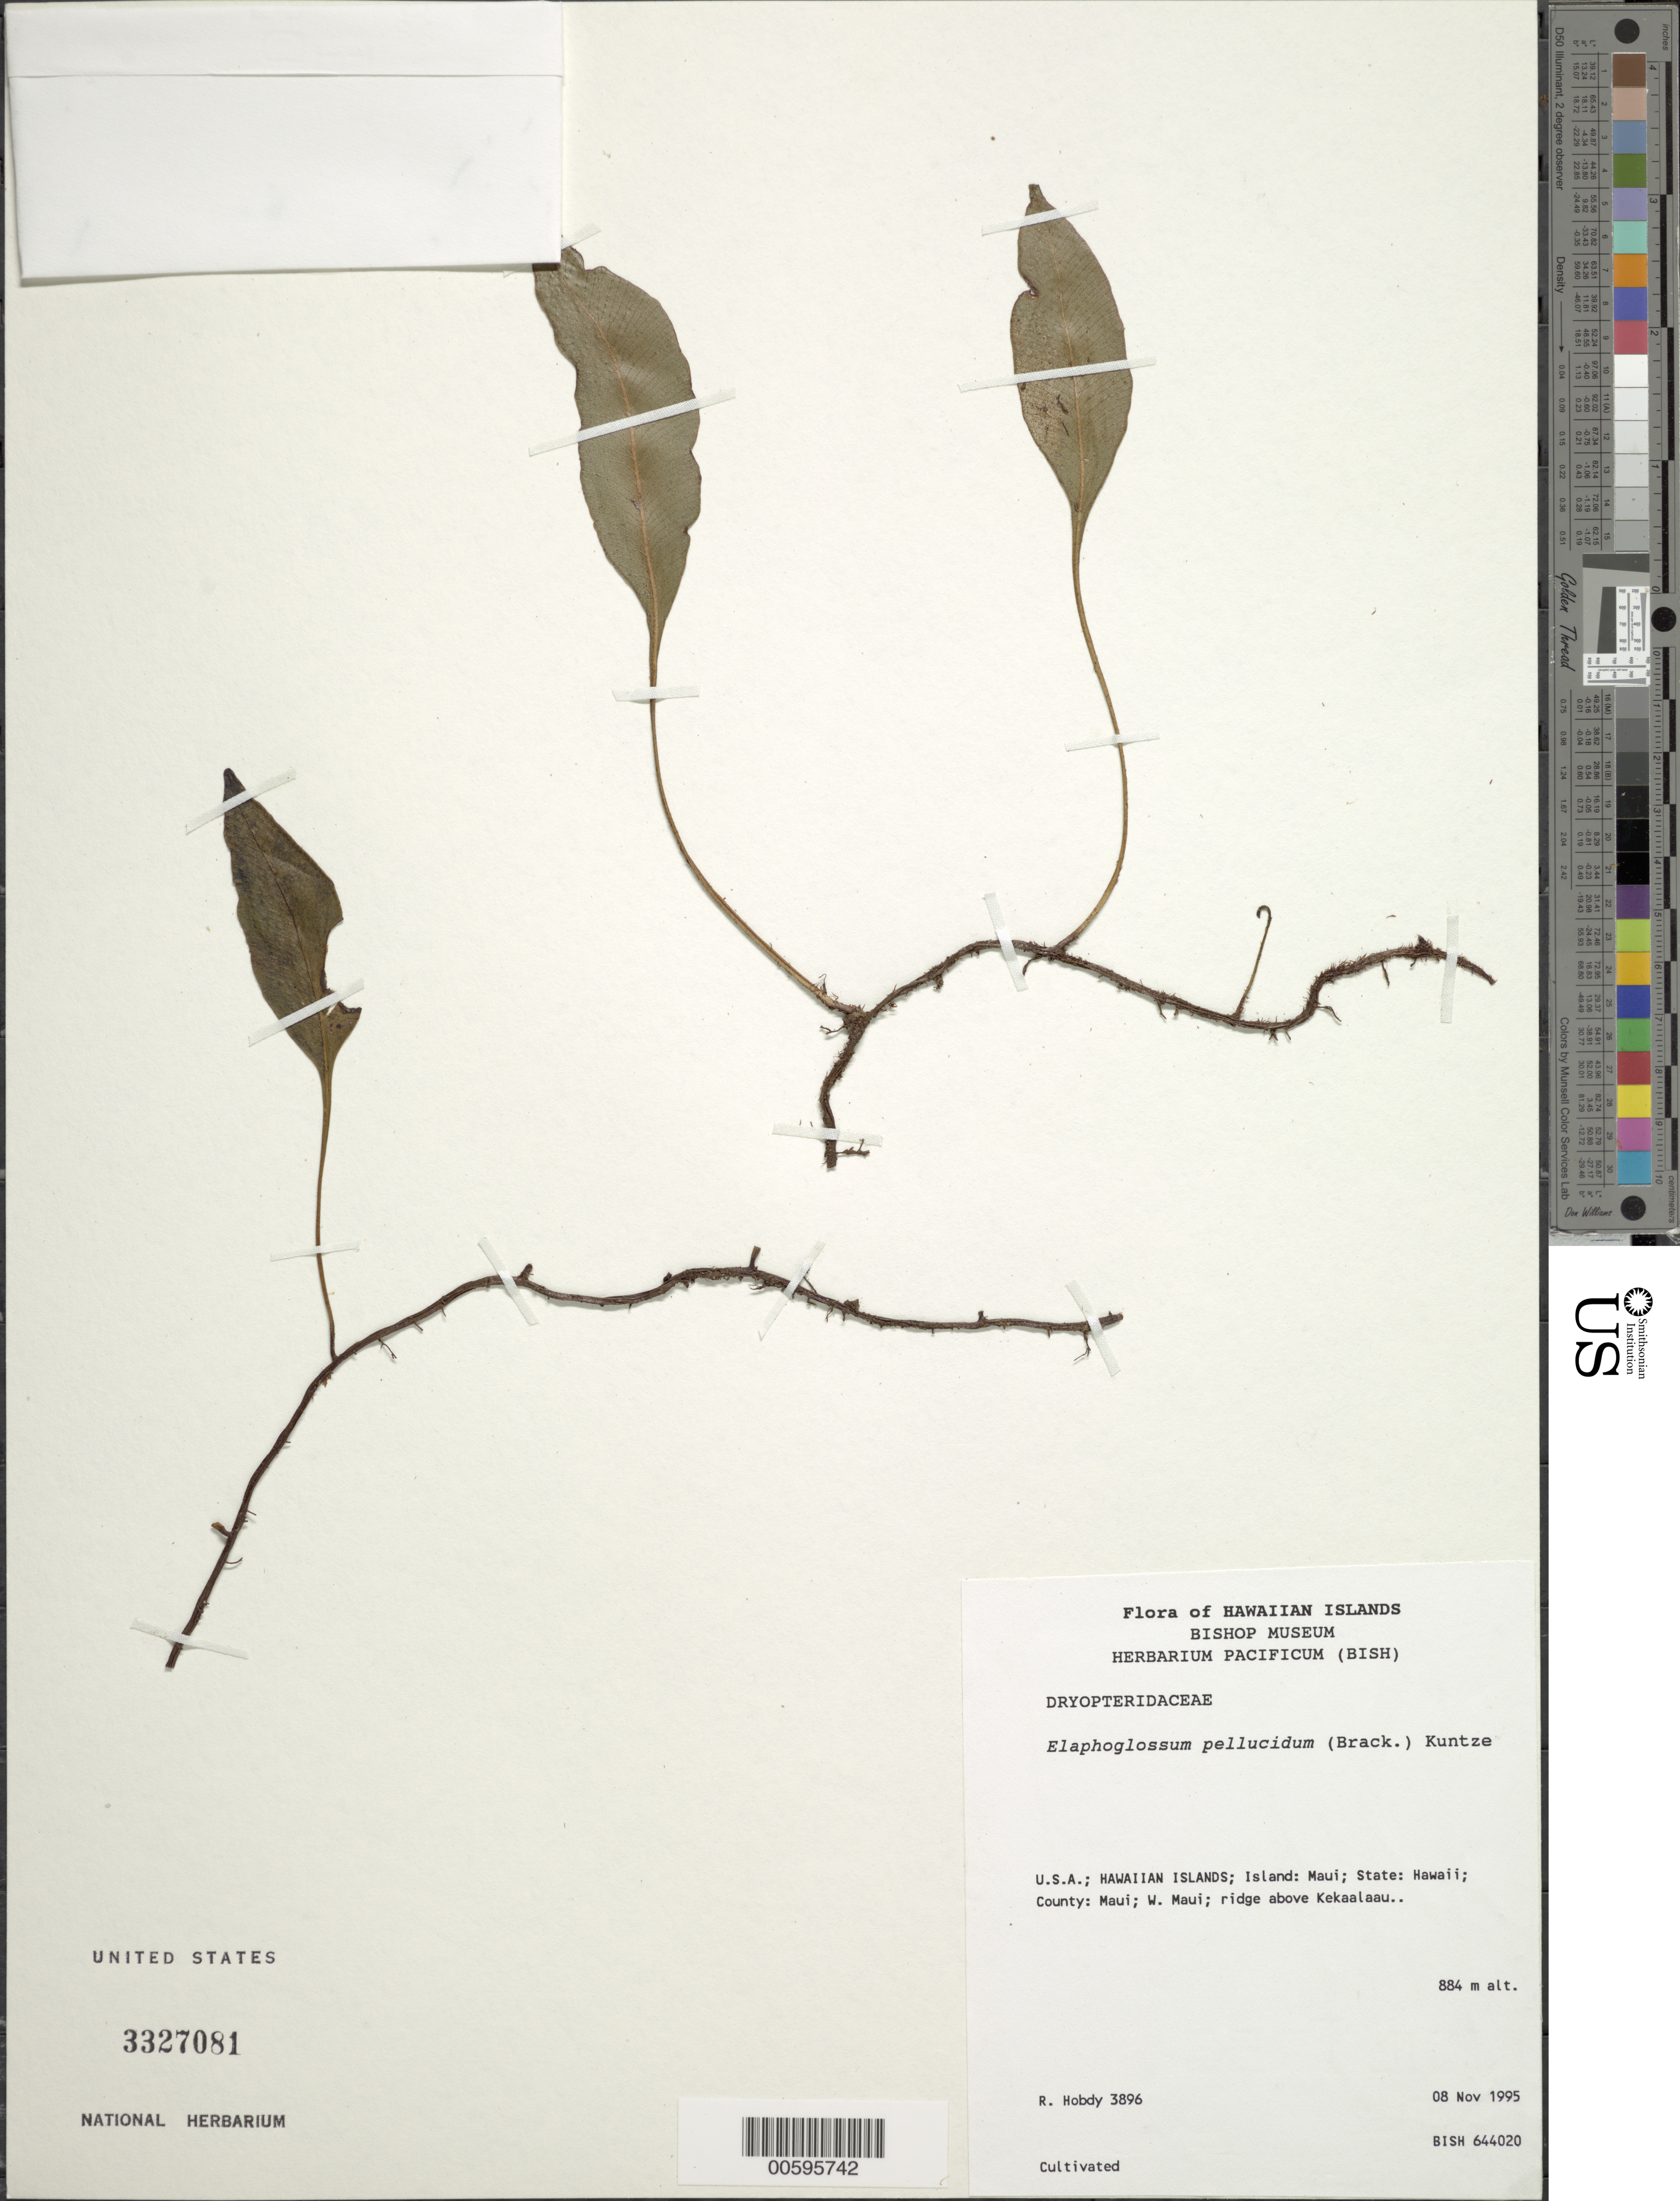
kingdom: Plantae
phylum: Tracheophyta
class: Polypodiopsida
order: Polypodiales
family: Dryopteridaceae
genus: Elaphoglossum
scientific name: Elaphoglossum pellucidum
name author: Gaudich.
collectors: R. Hobdy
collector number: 3896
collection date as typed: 8 Nov 1995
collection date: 1995-11-08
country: United States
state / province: Hawaii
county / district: Maui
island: Maui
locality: County: Maui; W Maui; ridge above Kekaalaau.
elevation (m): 884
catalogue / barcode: US 3327081